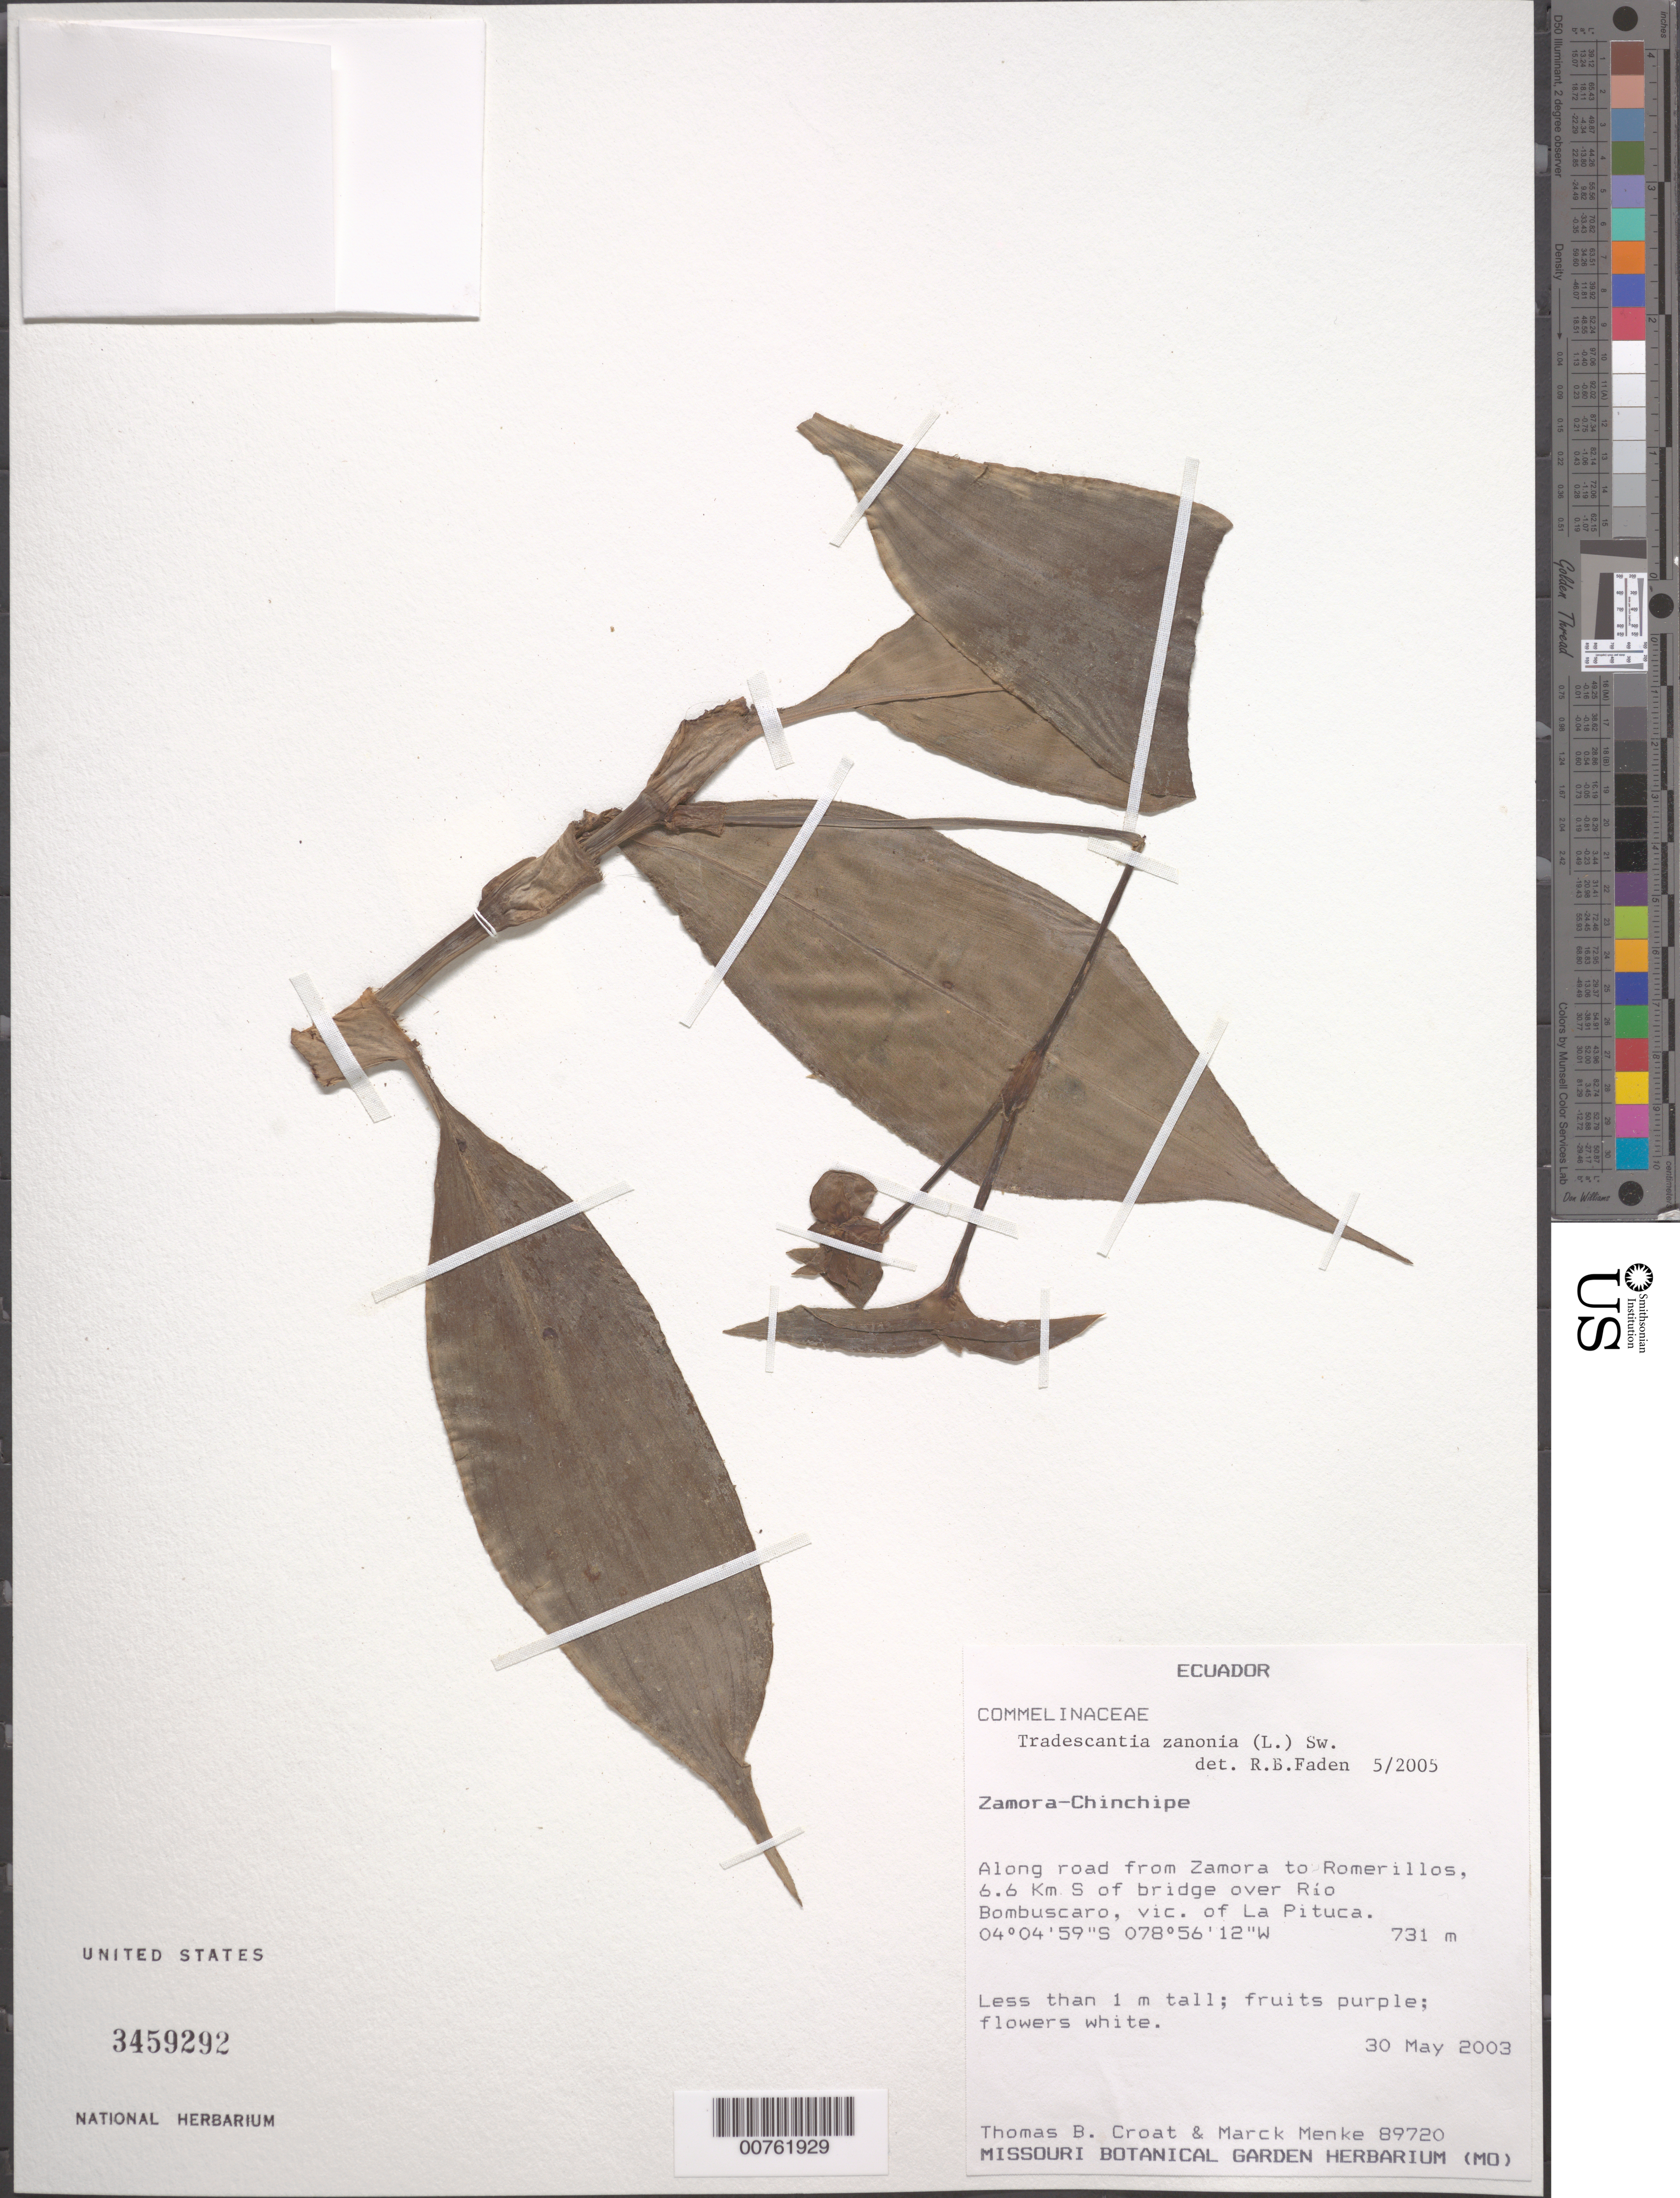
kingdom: Plantae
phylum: Tracheophyta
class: Liliopsida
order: Commelinales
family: Commelinaceae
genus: Tradescantia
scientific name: Tradescantia zanonia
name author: (L.) Sw.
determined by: Faden, Robert B., (US), Smithsonian Institution - National Museum of Natural History (UNITED STATES)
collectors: T. B. Croat et al.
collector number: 89720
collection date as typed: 30 May 2003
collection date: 2003-05-30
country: Ecuador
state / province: Zamora-Chinchipe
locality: Along road from Zamora to Romerillos, 6.6 km S of bridge over Rio Bombuscaro, vic. of La Pituca.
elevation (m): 731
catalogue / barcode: US 3459292